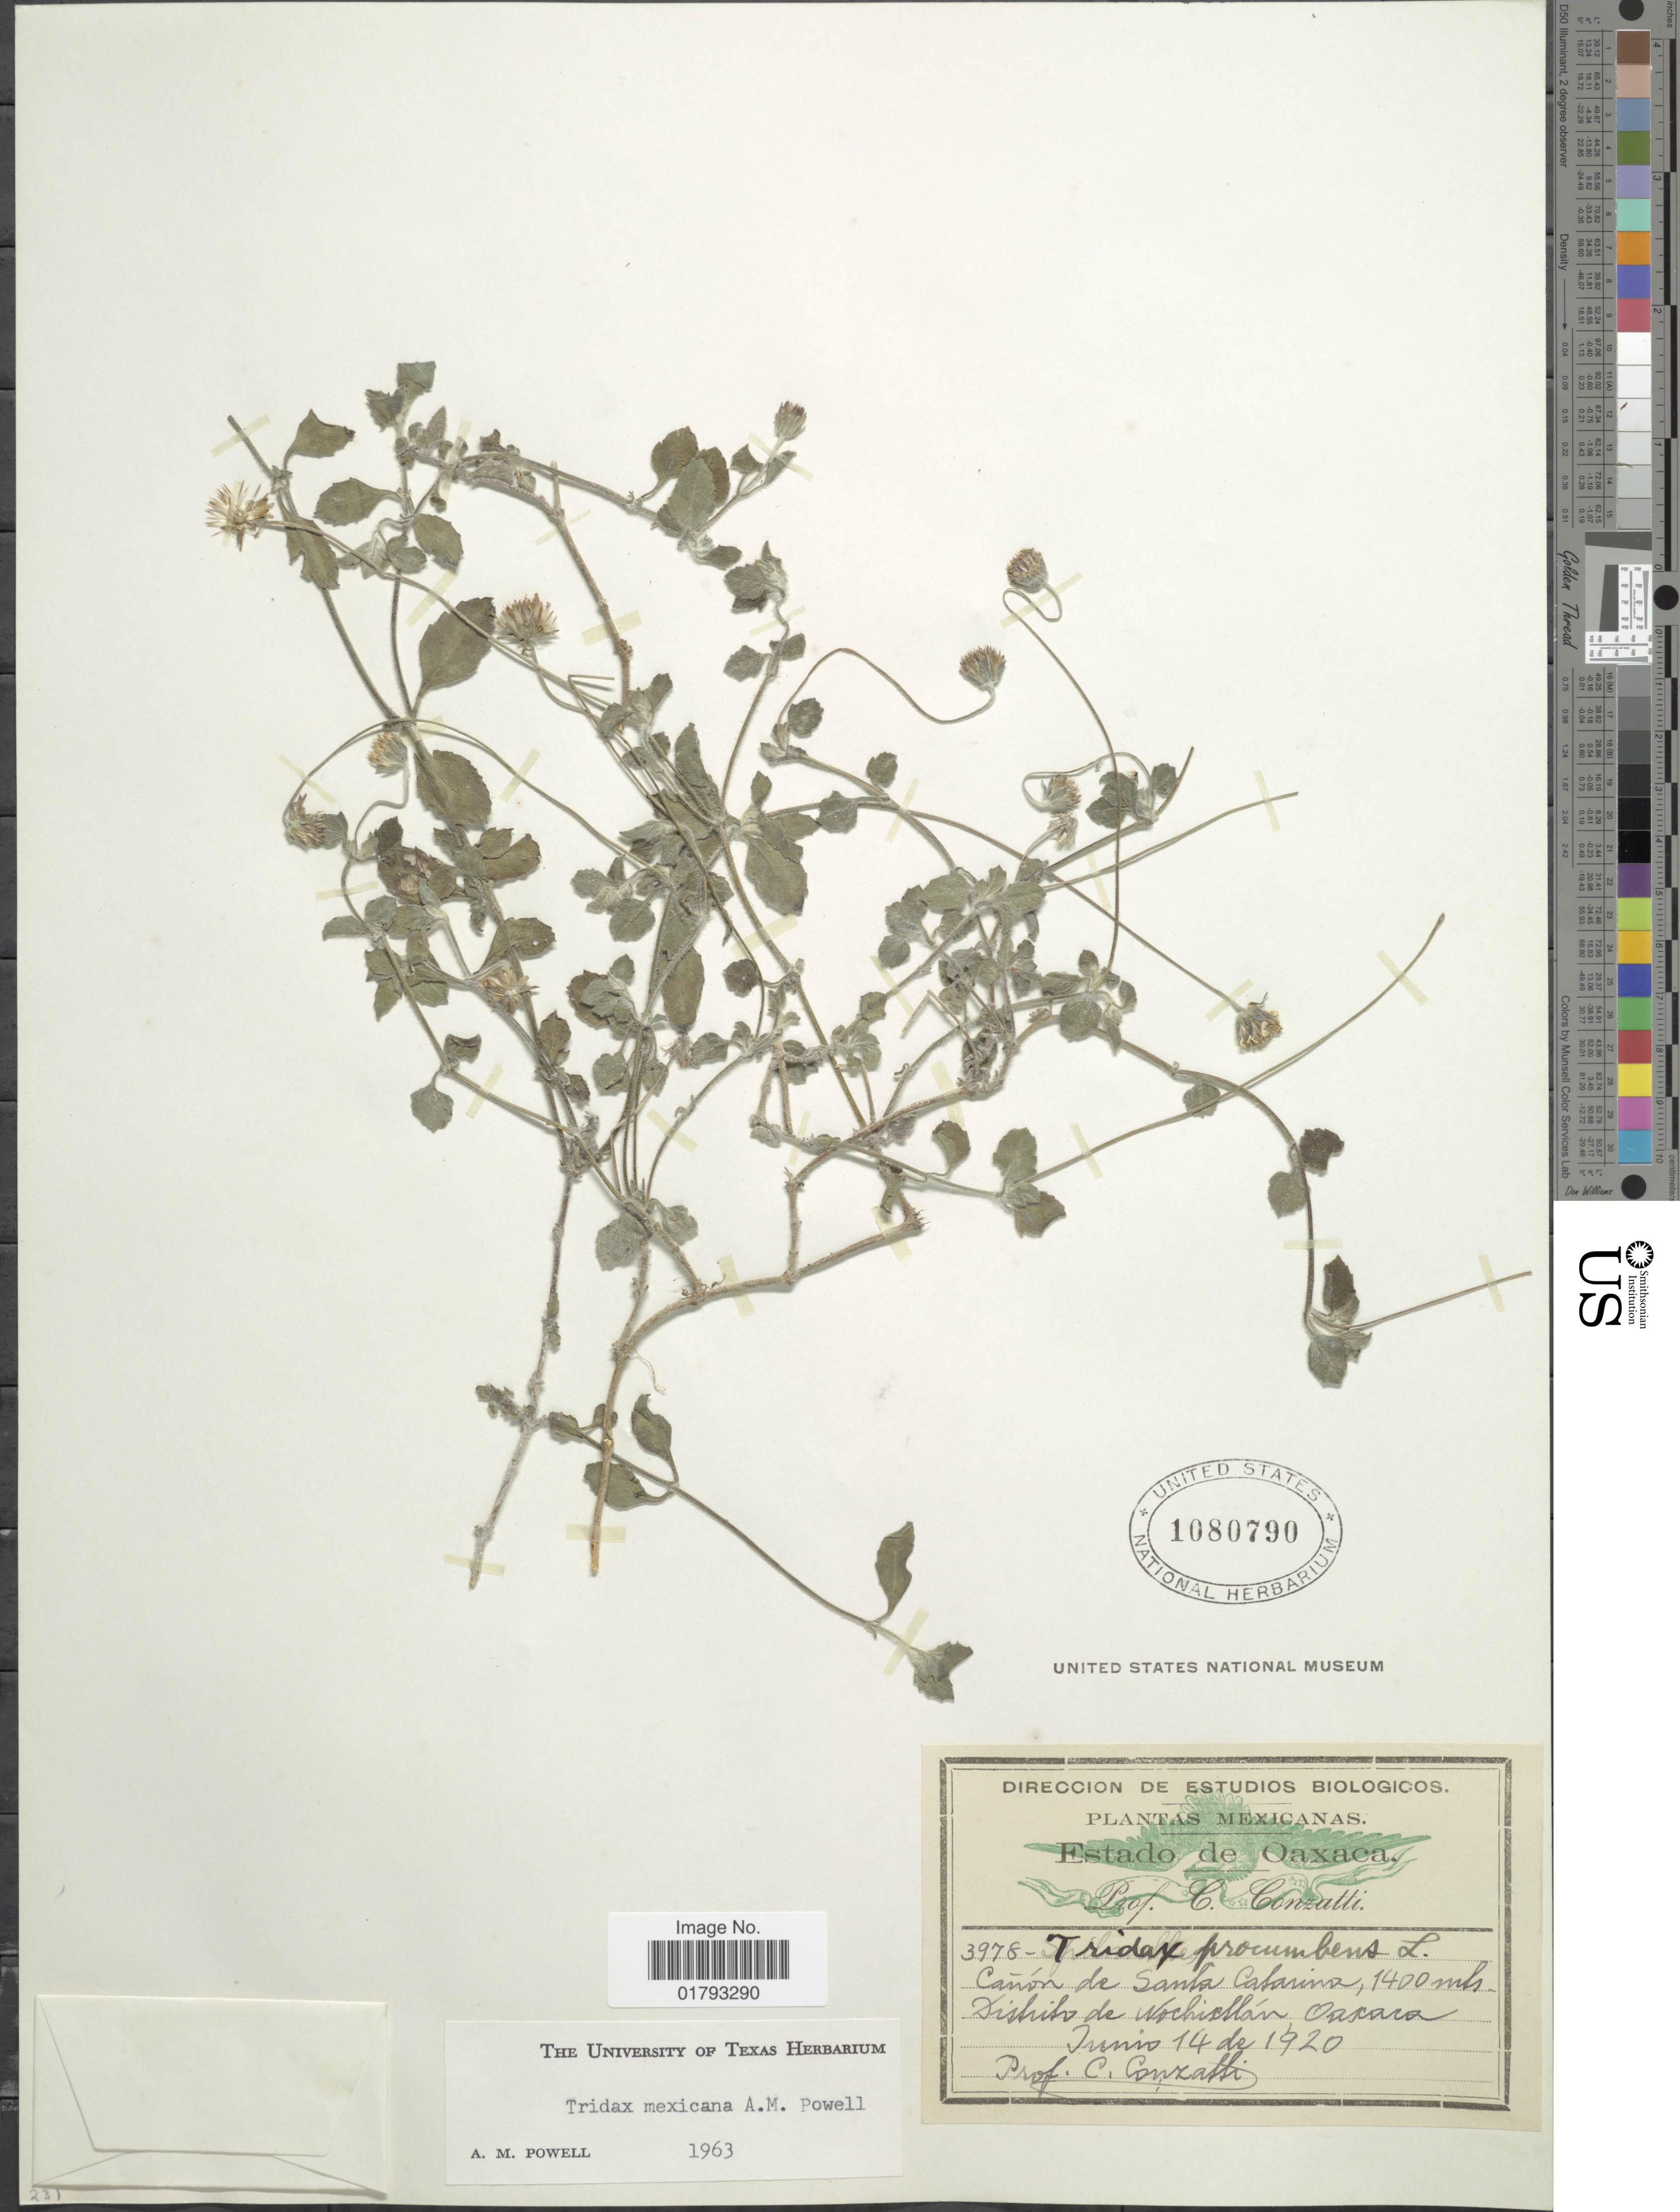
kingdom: Plantae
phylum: Tracheophyta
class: Magnoliopsida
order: Asterales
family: Asteraceae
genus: Tridax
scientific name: Tridax mexicana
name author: A.M. Powell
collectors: C. Conzatti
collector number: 3978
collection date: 1920-06-14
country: Mexico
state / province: Oaxaca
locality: Canon de Santa Catarina, Distrito de Nochixtlan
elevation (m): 1400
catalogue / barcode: US 1080790